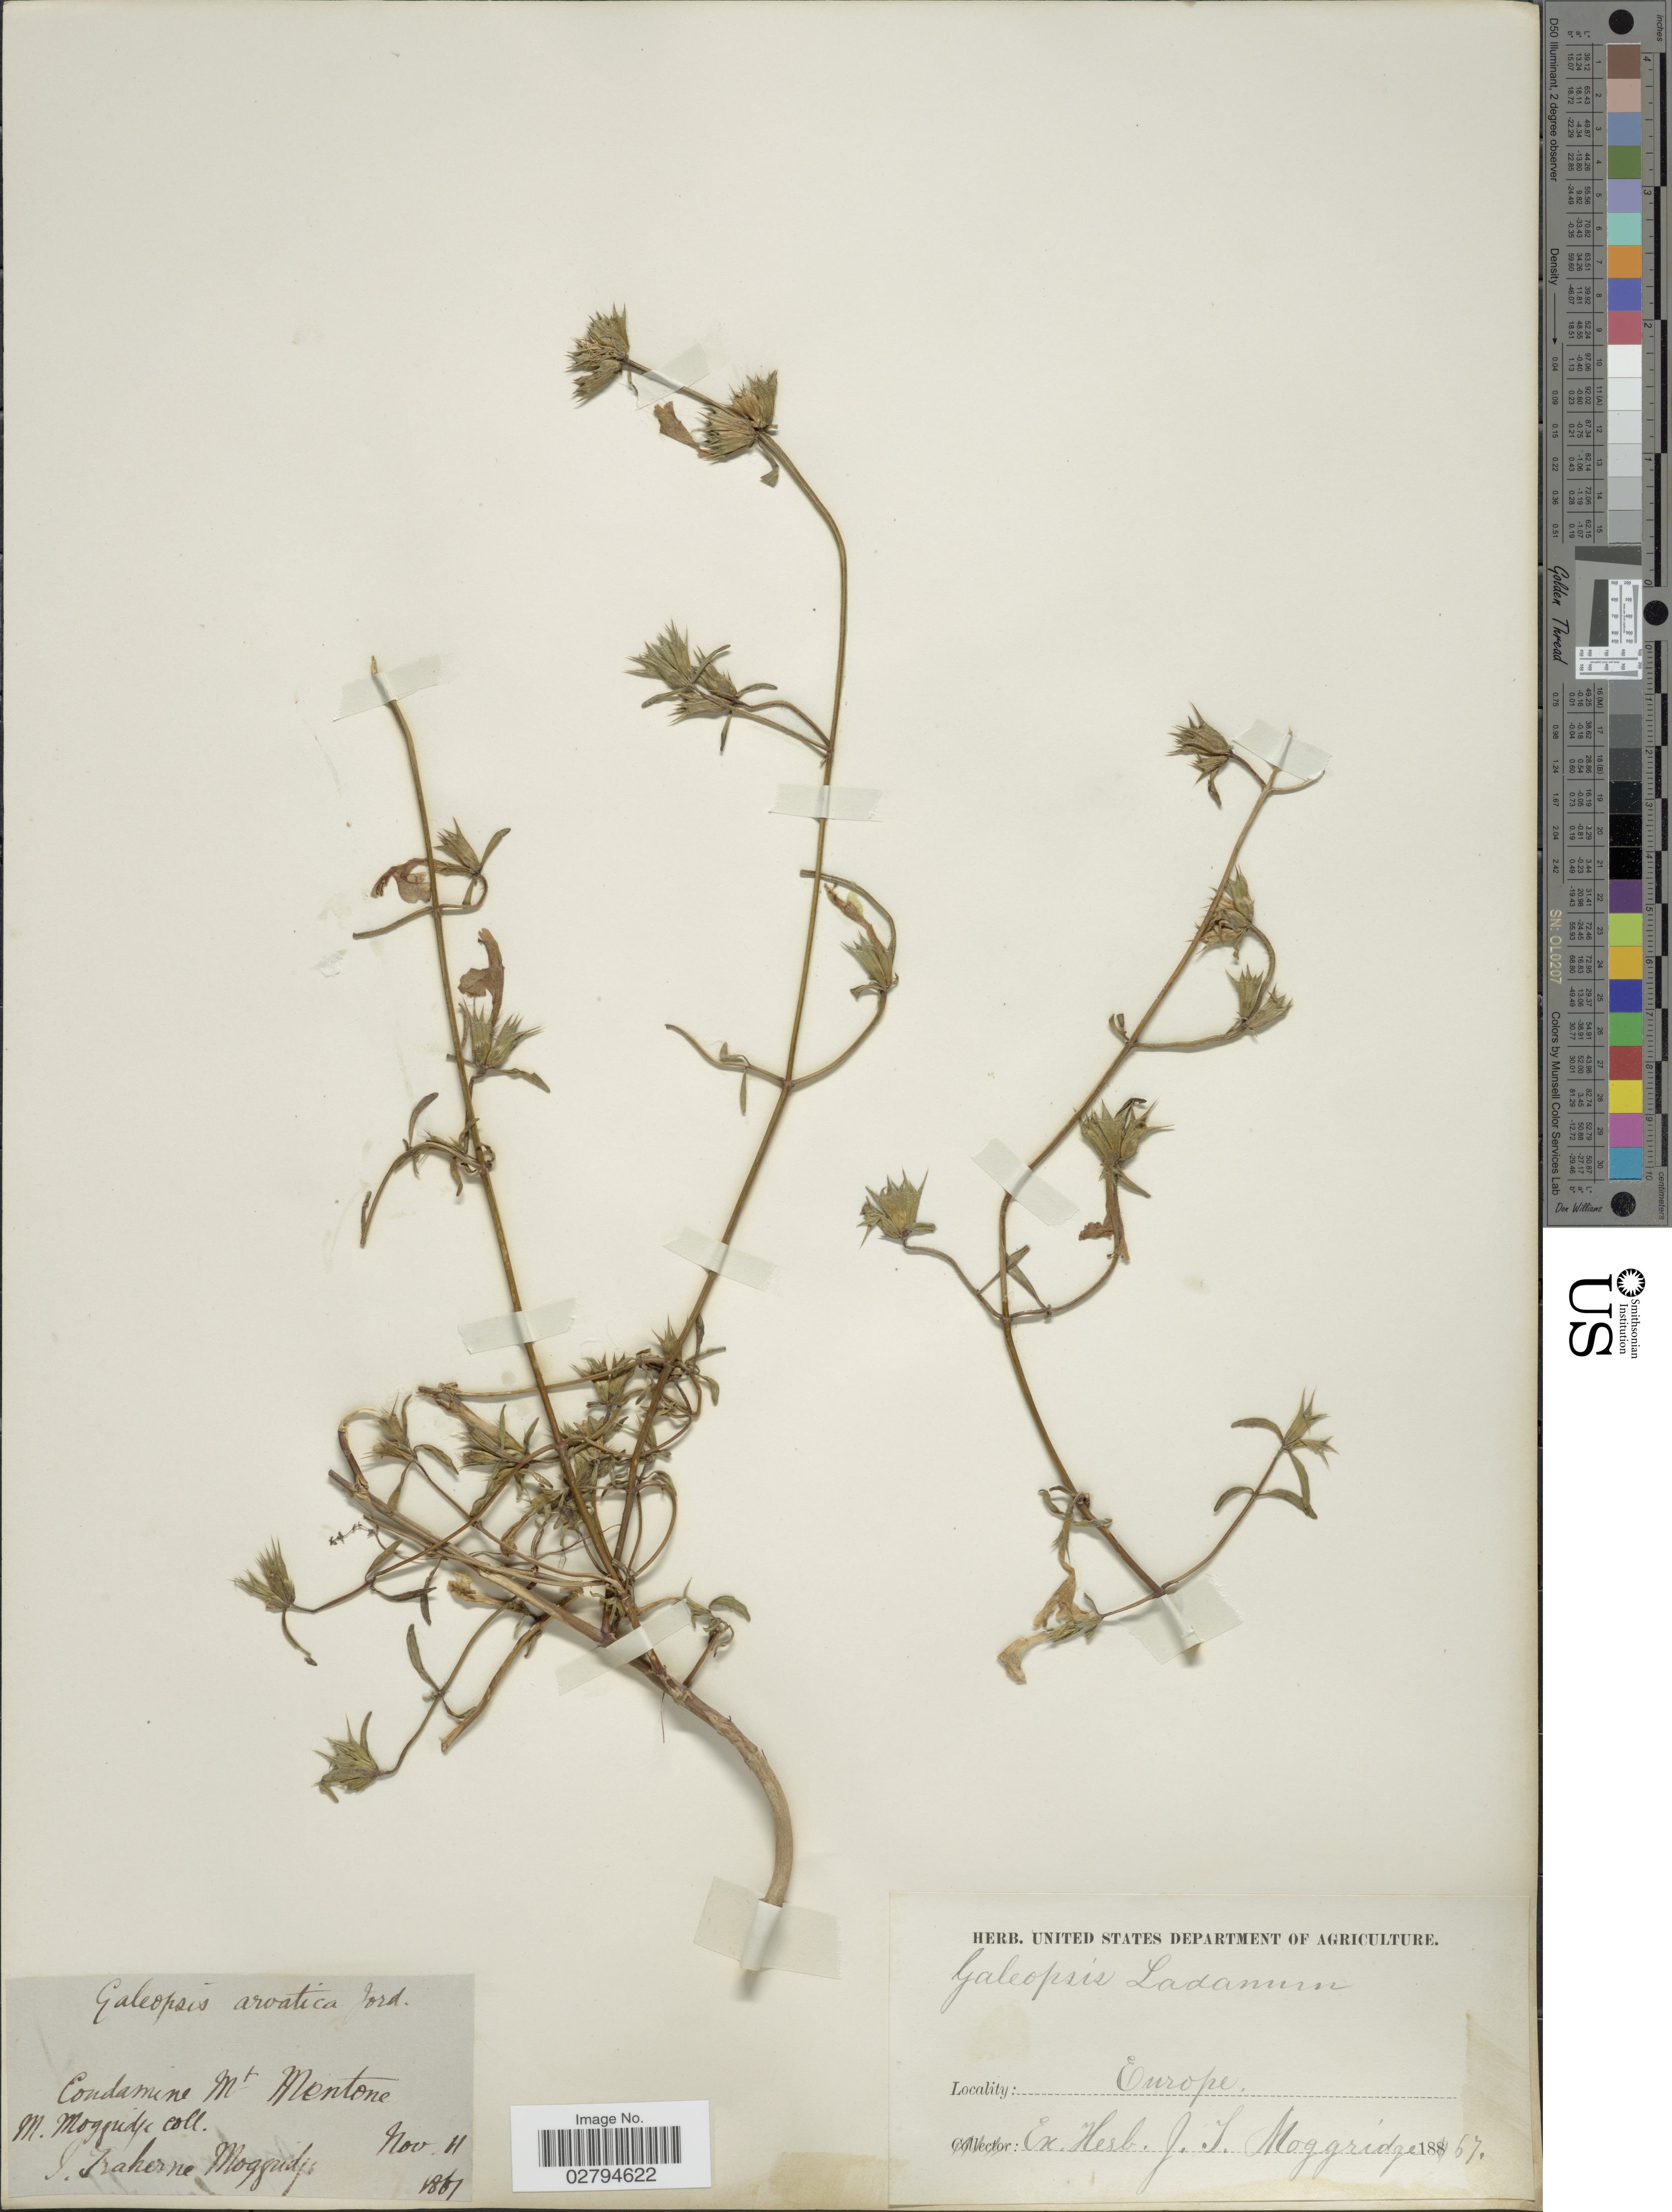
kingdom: Plantae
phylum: Tracheophyta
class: Magnoliopsida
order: Lamiales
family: Lamiaceae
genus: Galeopsis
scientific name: Galeopsis ladanum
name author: L.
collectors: M. Moggridge & J. T. Moggridge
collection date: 1867-11-11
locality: Europe. Condamine Mt Mentone.